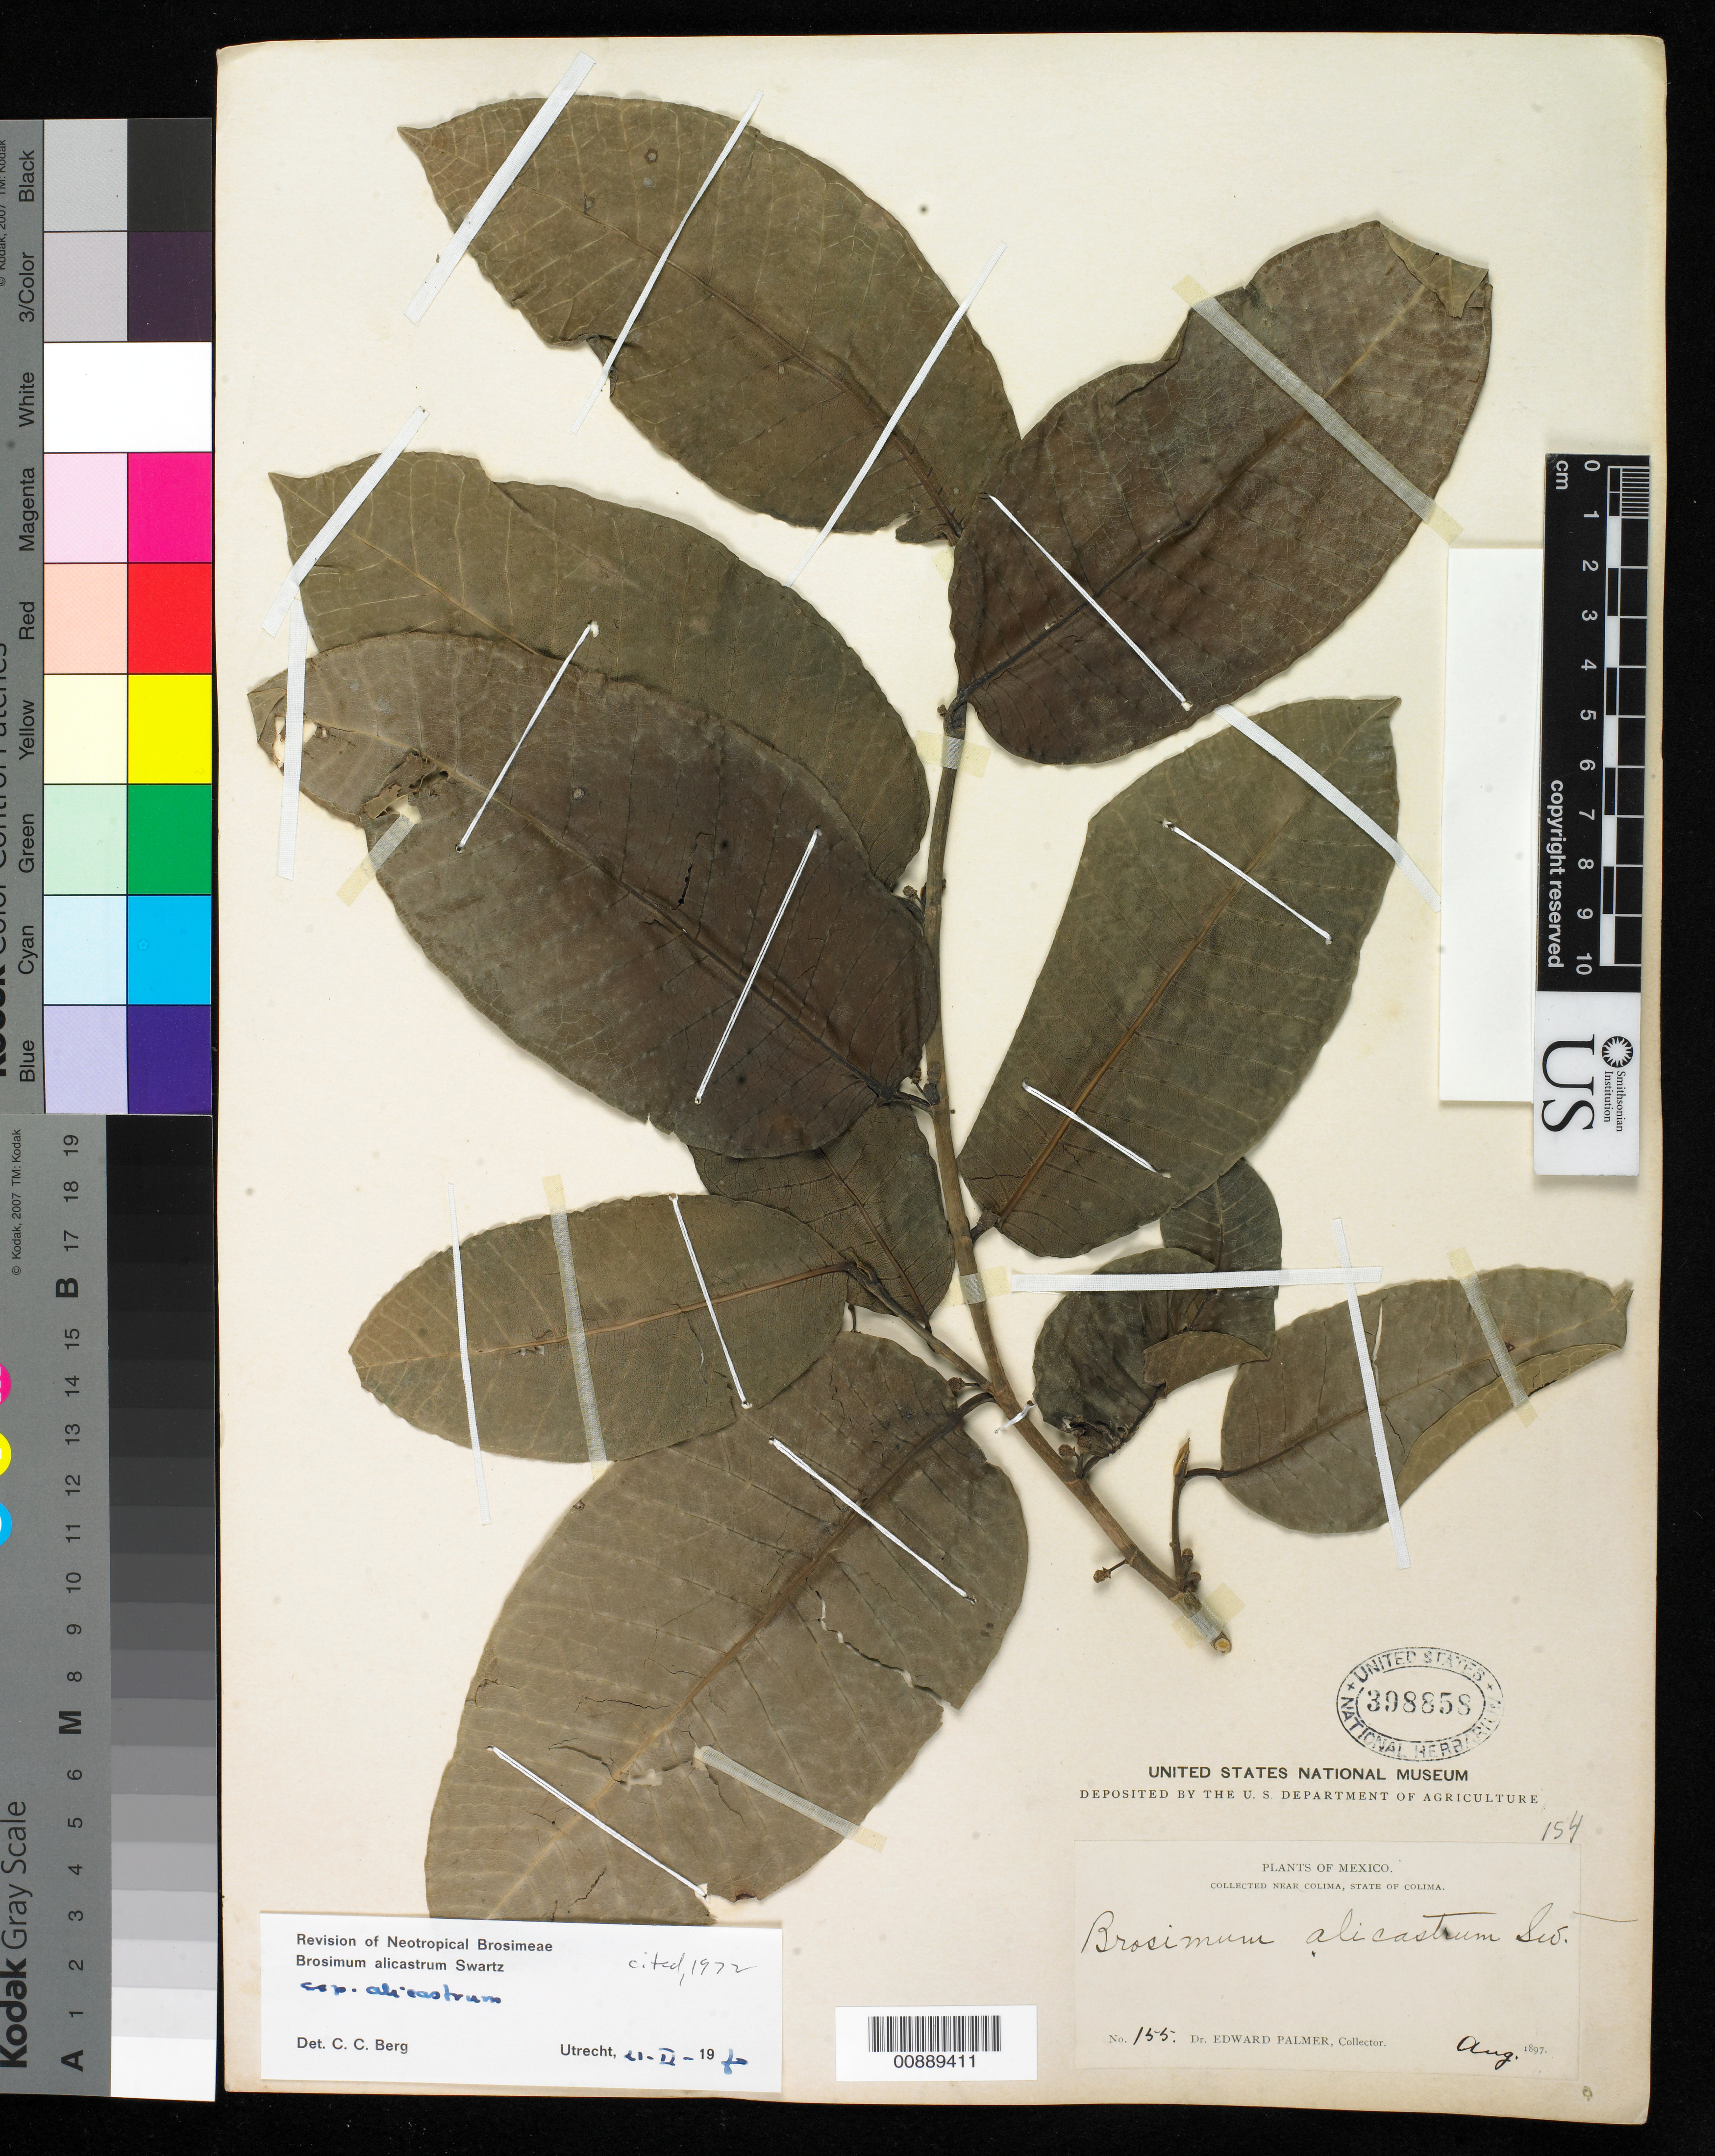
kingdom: Plantae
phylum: Tracheophyta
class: Magnoliopsida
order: Rosales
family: Moraceae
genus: Brosimum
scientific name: Brosimum alicastrum subsp. alicastrum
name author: Sw.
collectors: E. Palmer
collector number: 155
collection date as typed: Aug 1897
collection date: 1897-08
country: Mexico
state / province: Colima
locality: Near Colima, Colima.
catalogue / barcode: US 398858